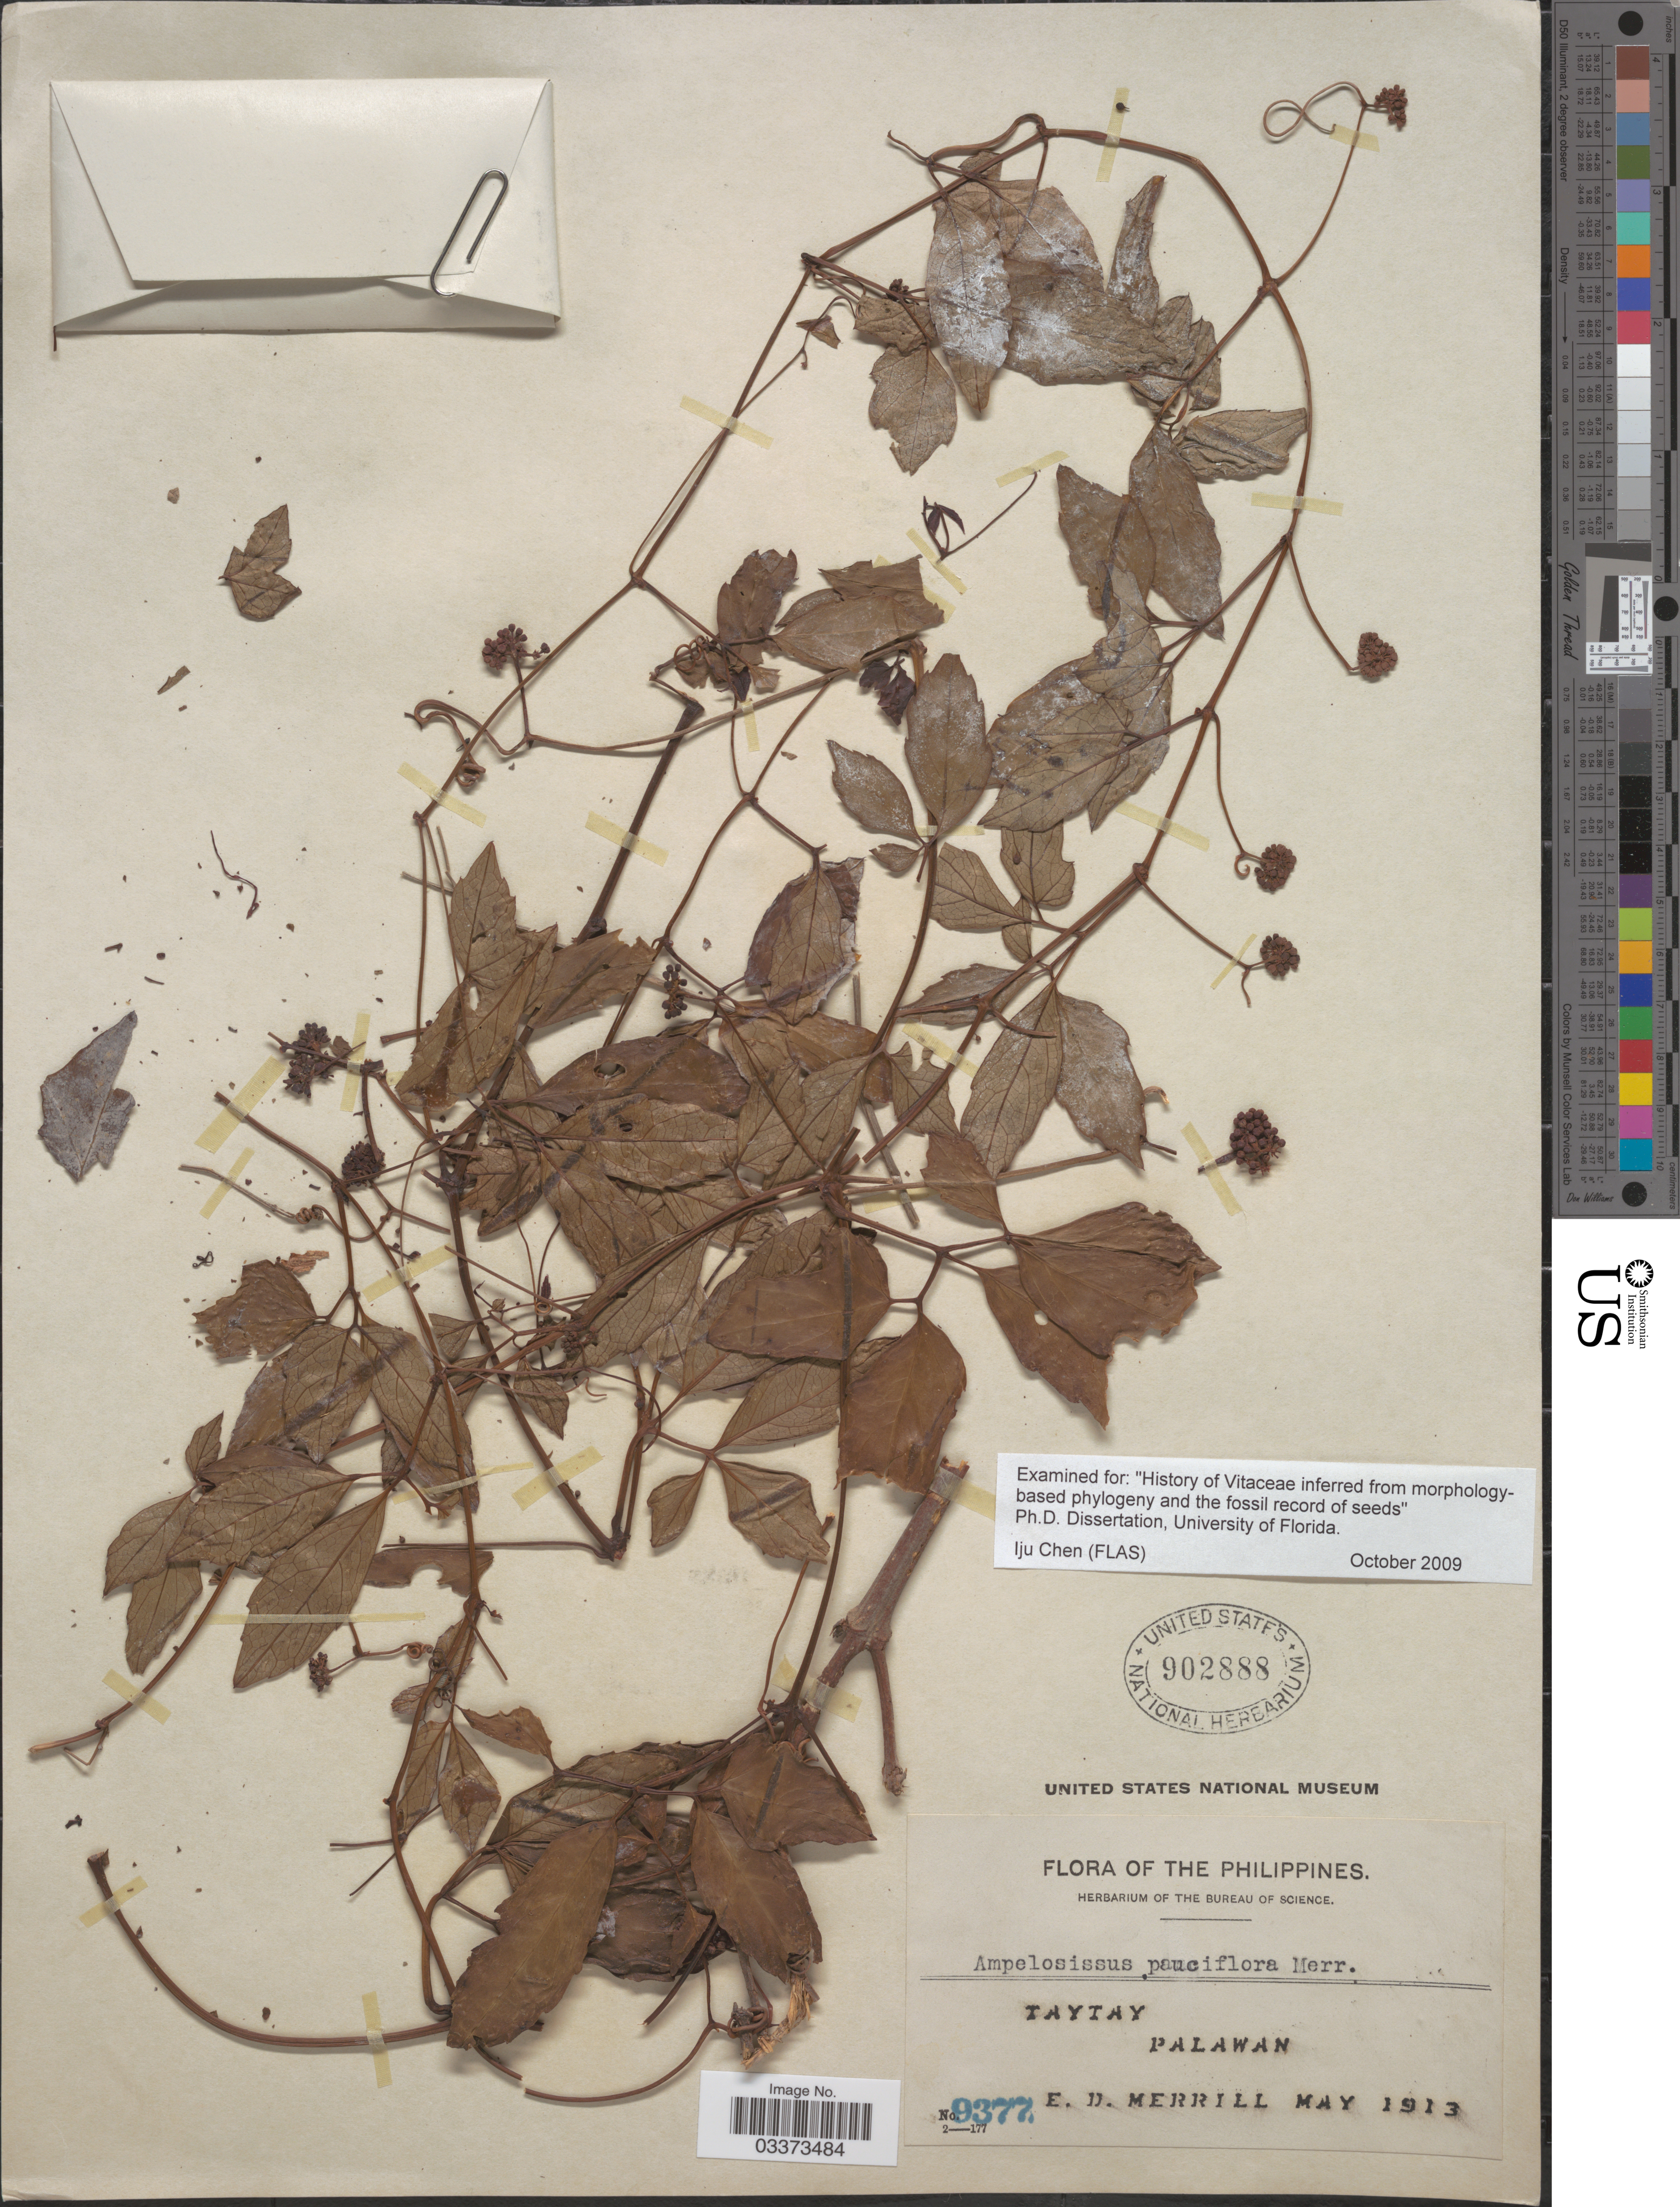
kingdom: Plantae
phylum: Tracheophyta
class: Magnoliopsida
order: Vitales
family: Vitaceae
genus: Ampelocissus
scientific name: Ampelocissus pauciflora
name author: Merr.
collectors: E. D. Merrill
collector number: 9377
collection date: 1913-05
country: Philippines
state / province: Mimaropa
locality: Taytay. Palawan.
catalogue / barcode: US 902888